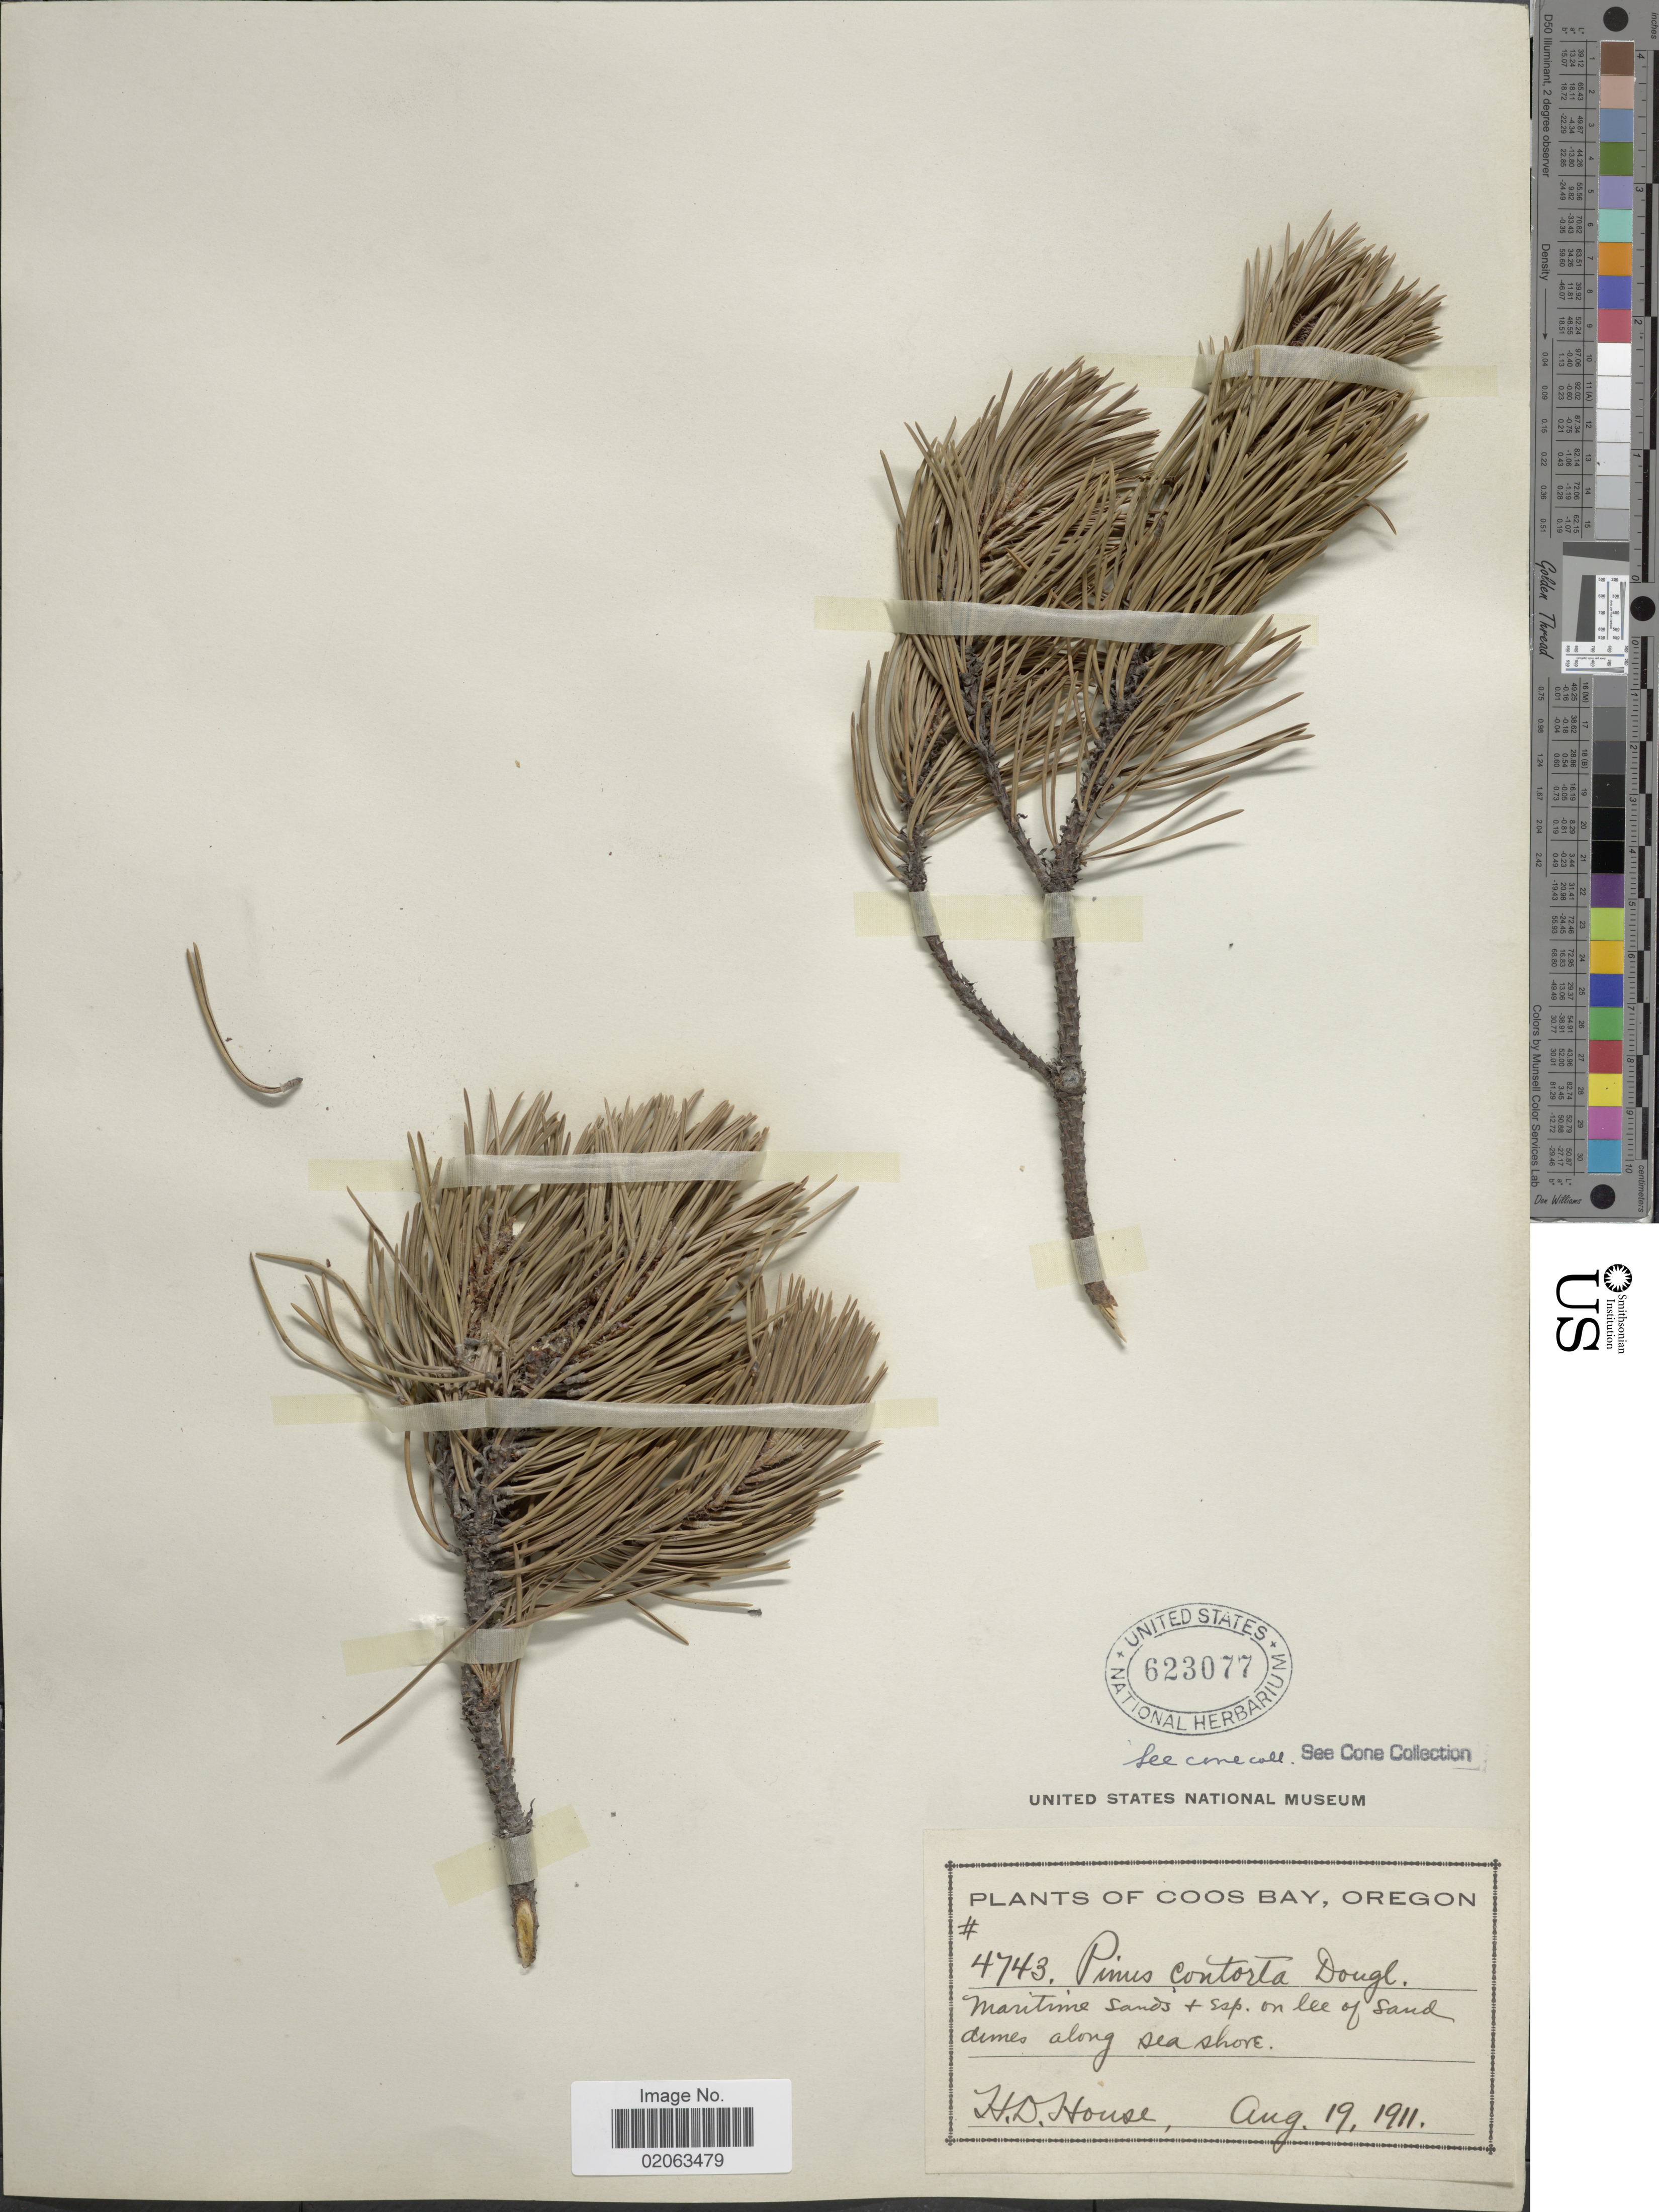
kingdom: Plantae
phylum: Tracheophyta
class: Pinopsida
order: Pinales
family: Pinaceae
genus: Pinus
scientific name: Pinus contorta var. contorta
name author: Douglas ex Loudon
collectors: H. D. House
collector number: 4743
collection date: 1911-08-19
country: United States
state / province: Oregon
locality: Coos Bay, Oregon. Maritime sands + esp. on lee of Sand dimes along sea shore.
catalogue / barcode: US 623077